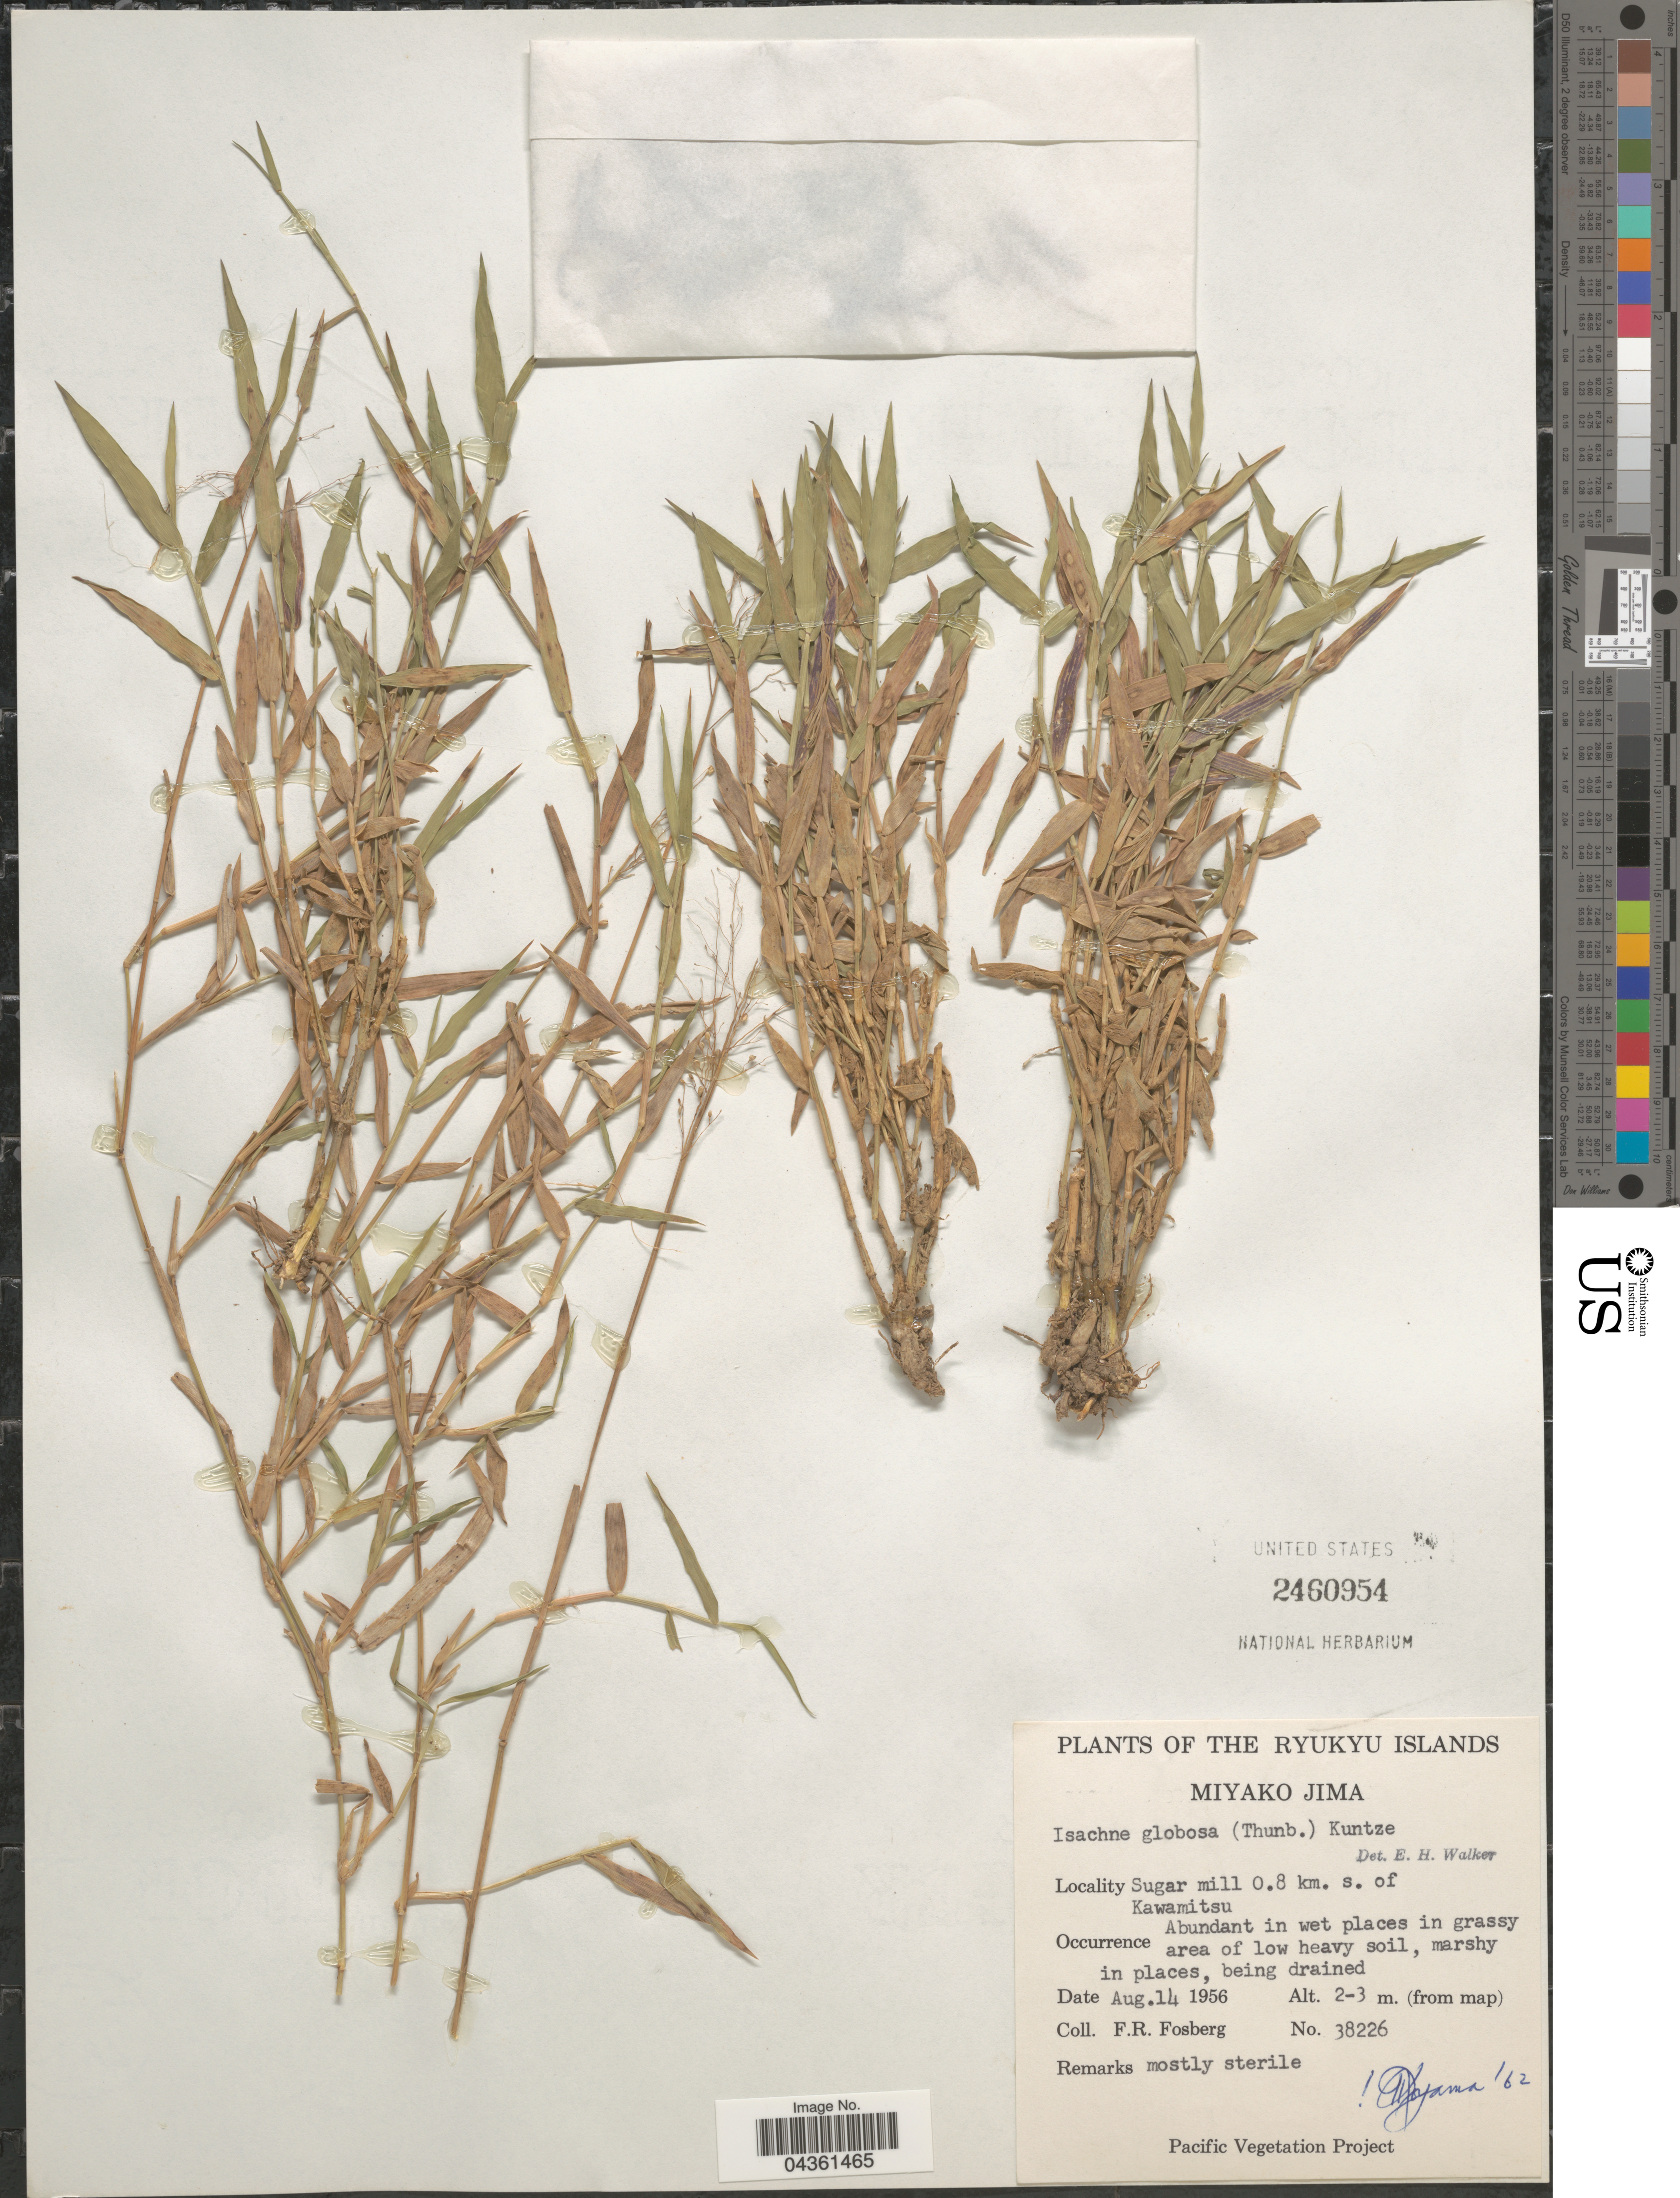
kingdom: Plantae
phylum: Tracheophyta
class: Liliopsida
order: Poales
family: Poaceae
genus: Isachne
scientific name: Isachne globosa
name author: (Thunb.) Kuntze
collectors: F. R. Fosberg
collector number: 38226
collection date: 1956-08-14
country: Japan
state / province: Okinawa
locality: The Ryukyu Islands. Miyako Jima. Sugar mill 0.8 km. s. of Kawamitsu.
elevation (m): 2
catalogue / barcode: US 2460954